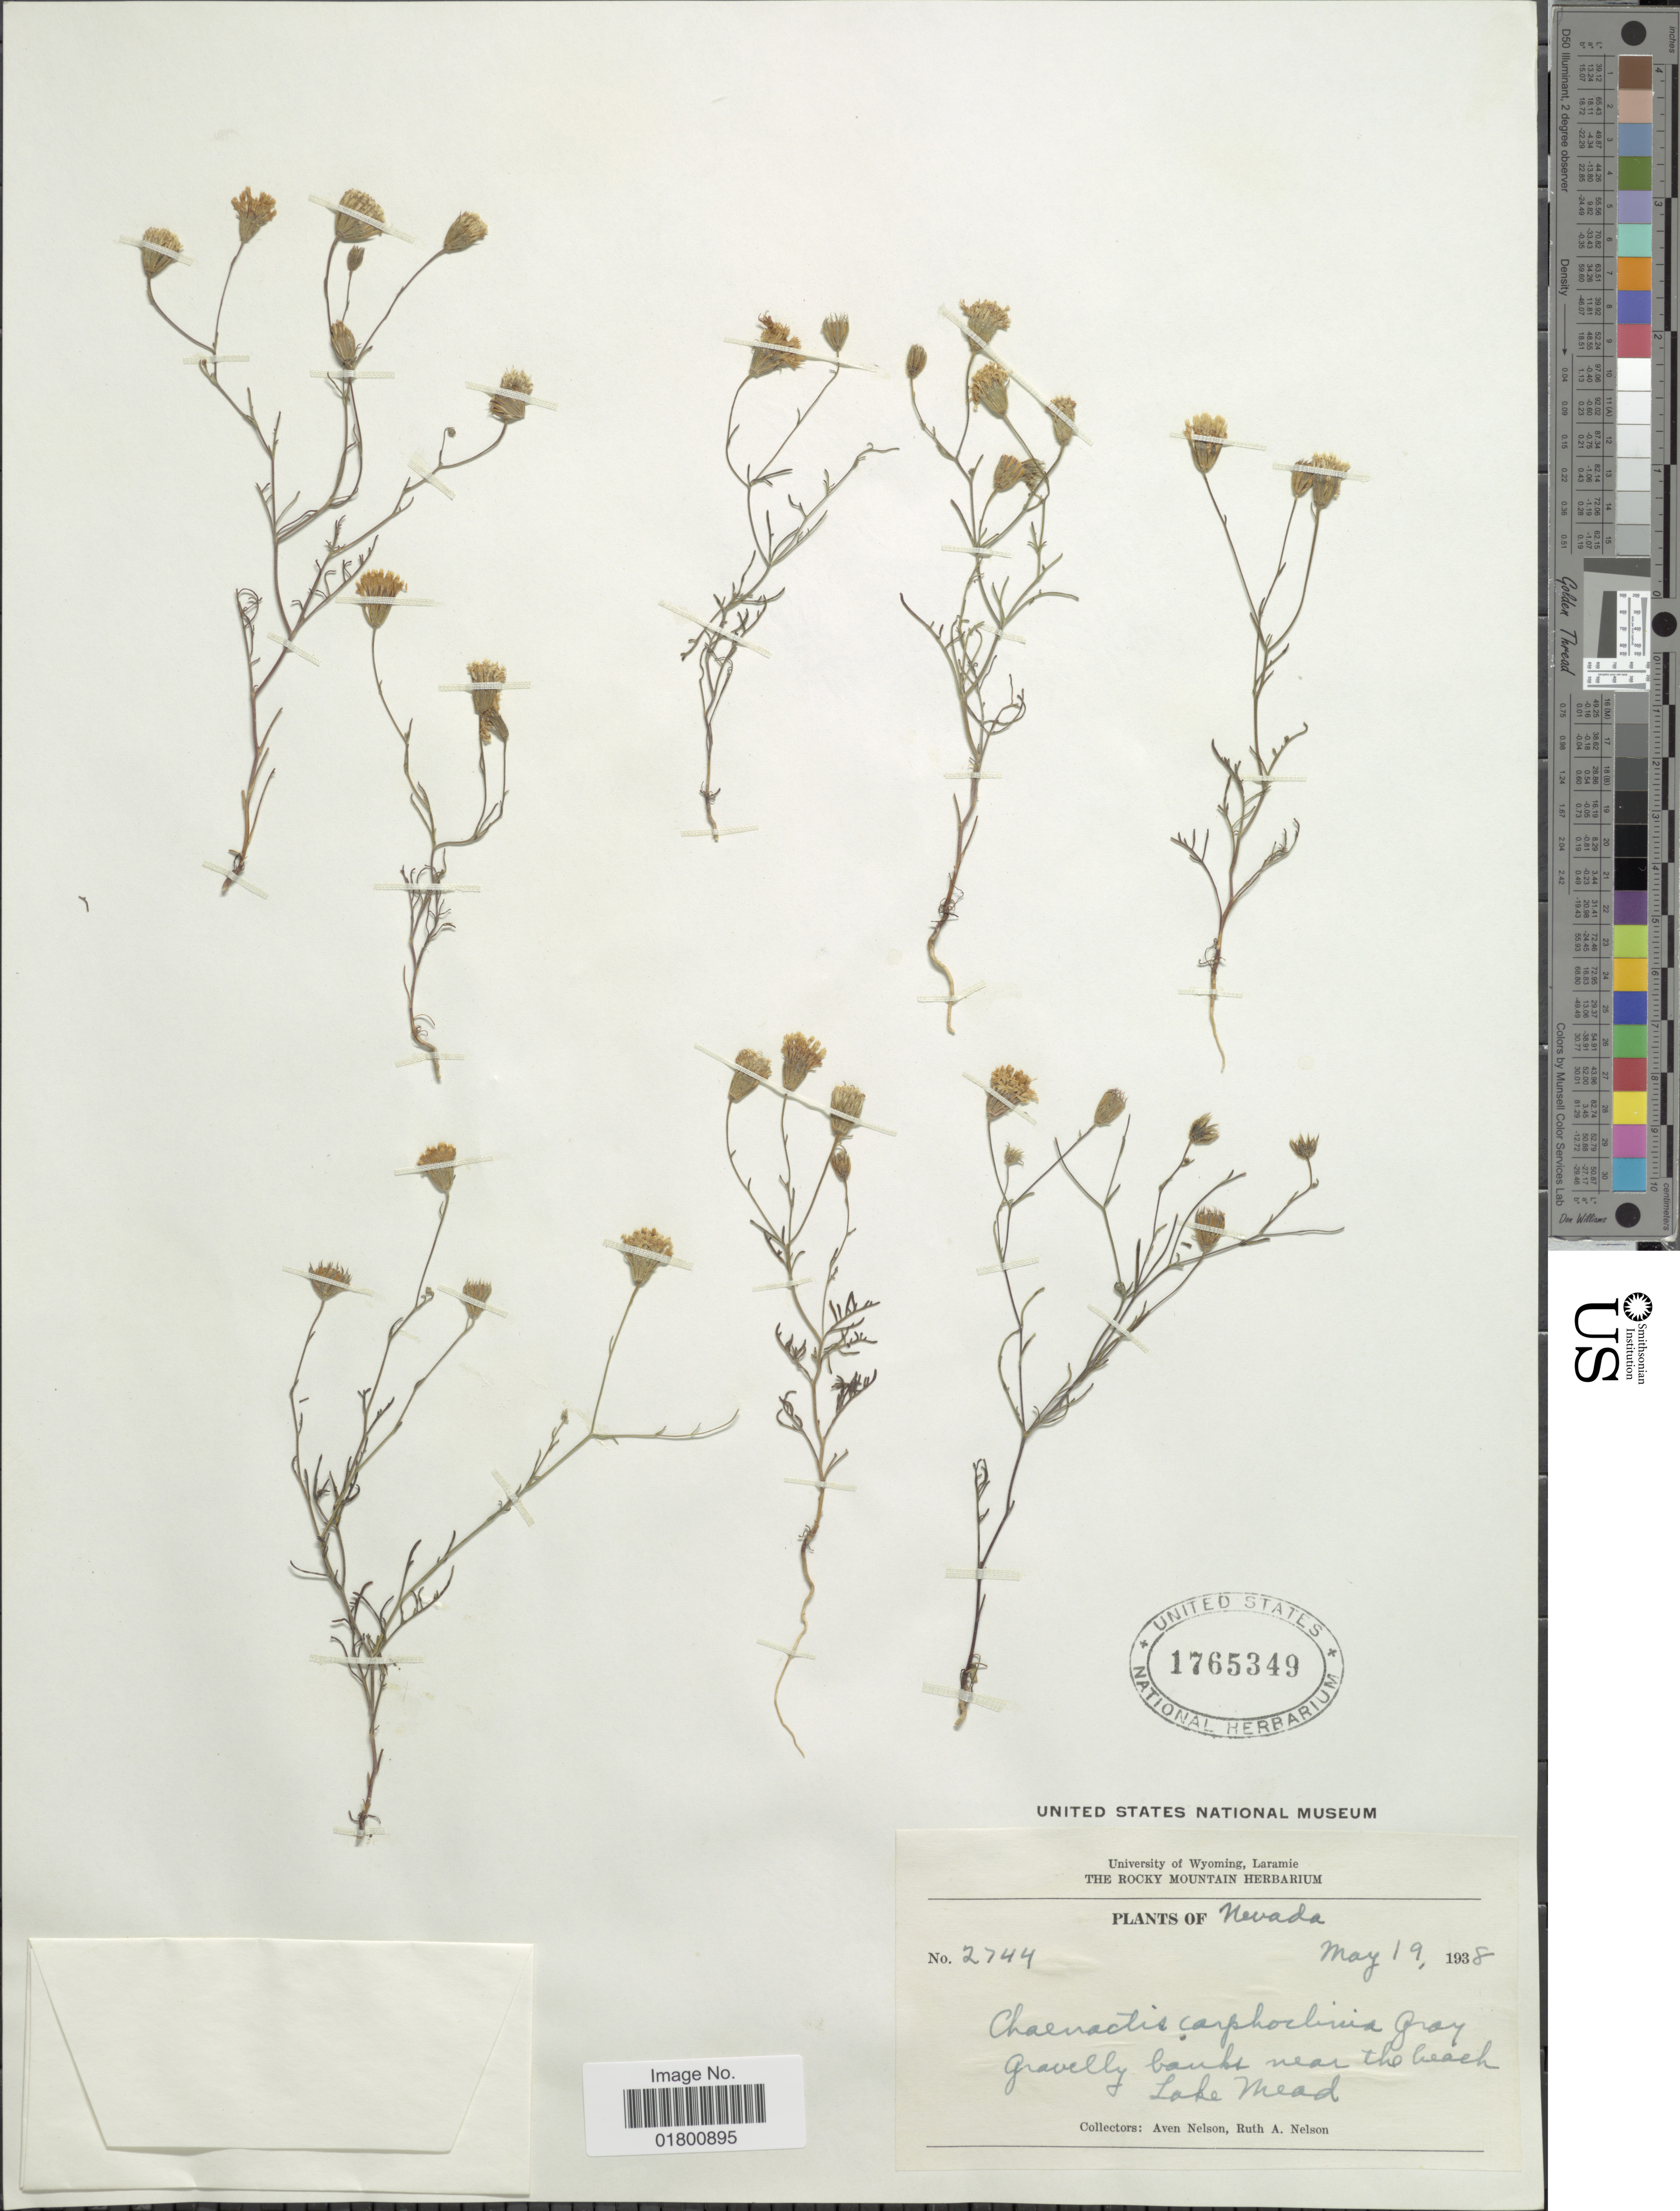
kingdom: Plantae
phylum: Tracheophyta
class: Magnoliopsida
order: Asterales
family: Asteraceae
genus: Chaenactis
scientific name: Chaenactis carphoclinia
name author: A. Gray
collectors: A. Nelson & R. A. Nelson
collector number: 2744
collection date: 1938-05-19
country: United States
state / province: Nevada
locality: Gravelly banks near the beach Lake Mead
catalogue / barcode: US 1765349